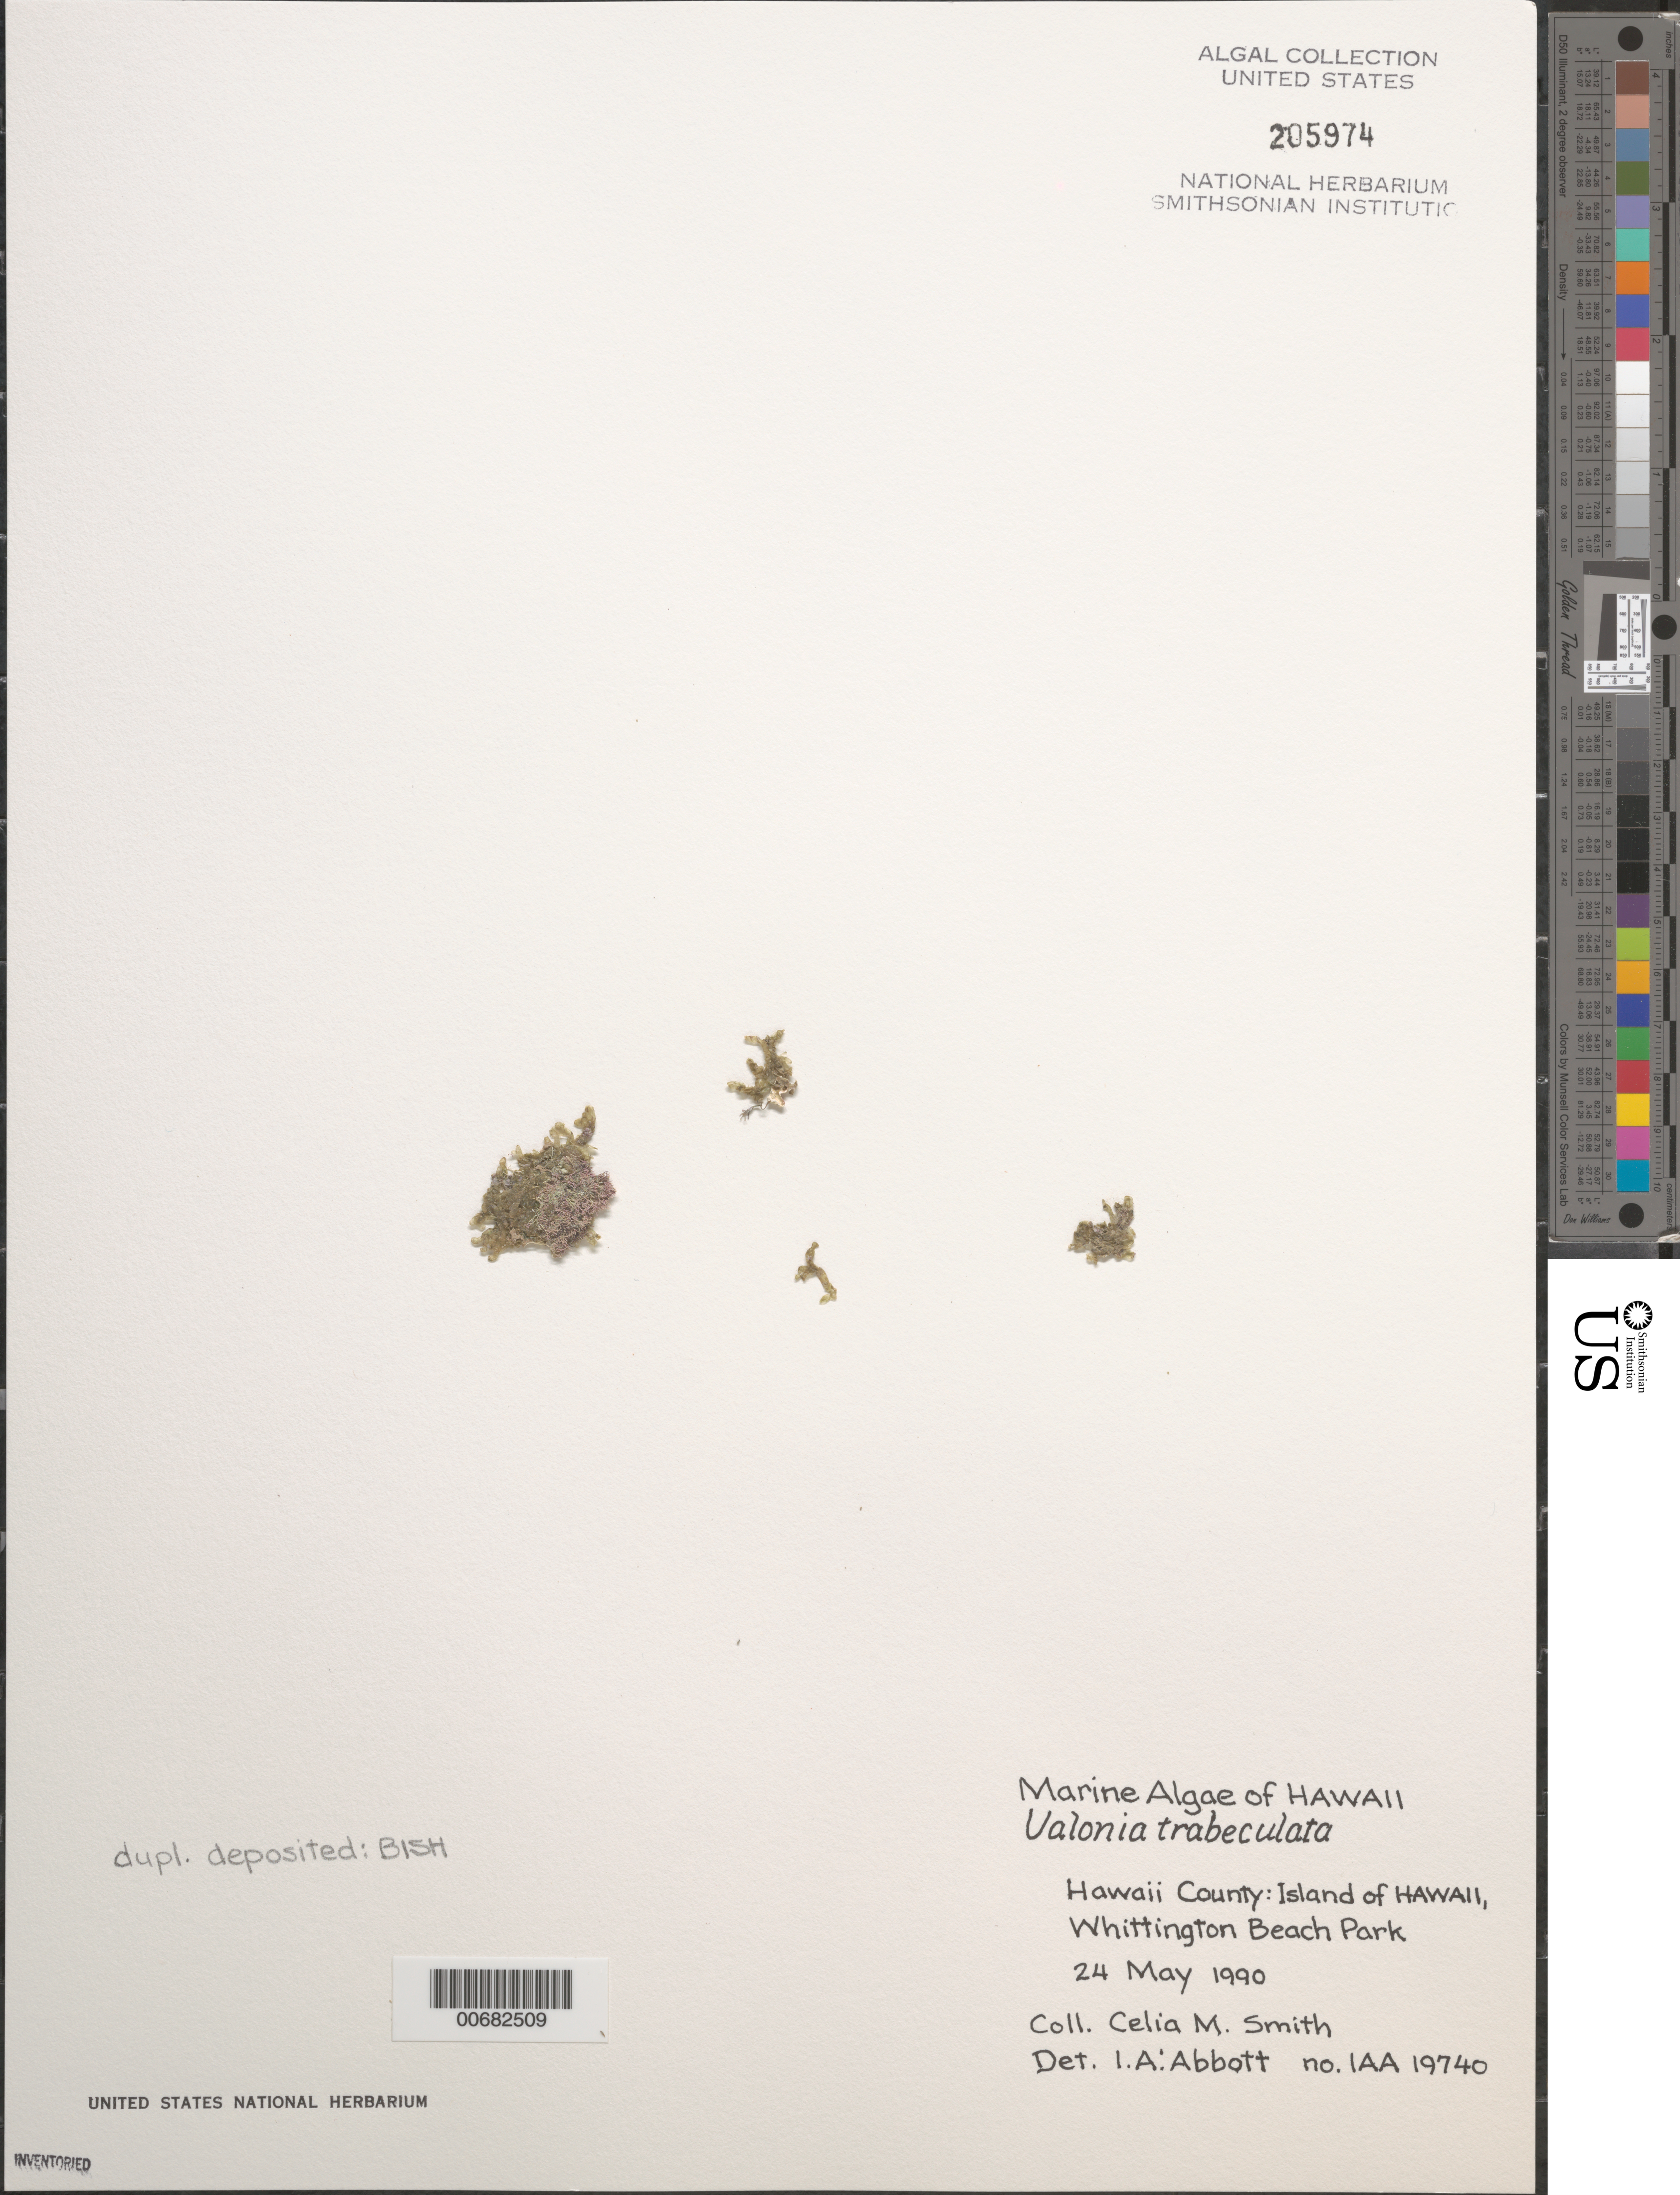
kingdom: Plantae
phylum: Chlorophyta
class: Ulvophyceae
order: Siphonocladales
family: Valoniaceae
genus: Valonia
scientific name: Valonia trabeculata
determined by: Abbott, Isabella A.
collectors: C. M. Smith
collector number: IAA 19740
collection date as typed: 24 May 1990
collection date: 1990-05-24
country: United States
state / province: Hawaii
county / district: Hawaii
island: Hawaii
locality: Whittington Beach Park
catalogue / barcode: US 205974